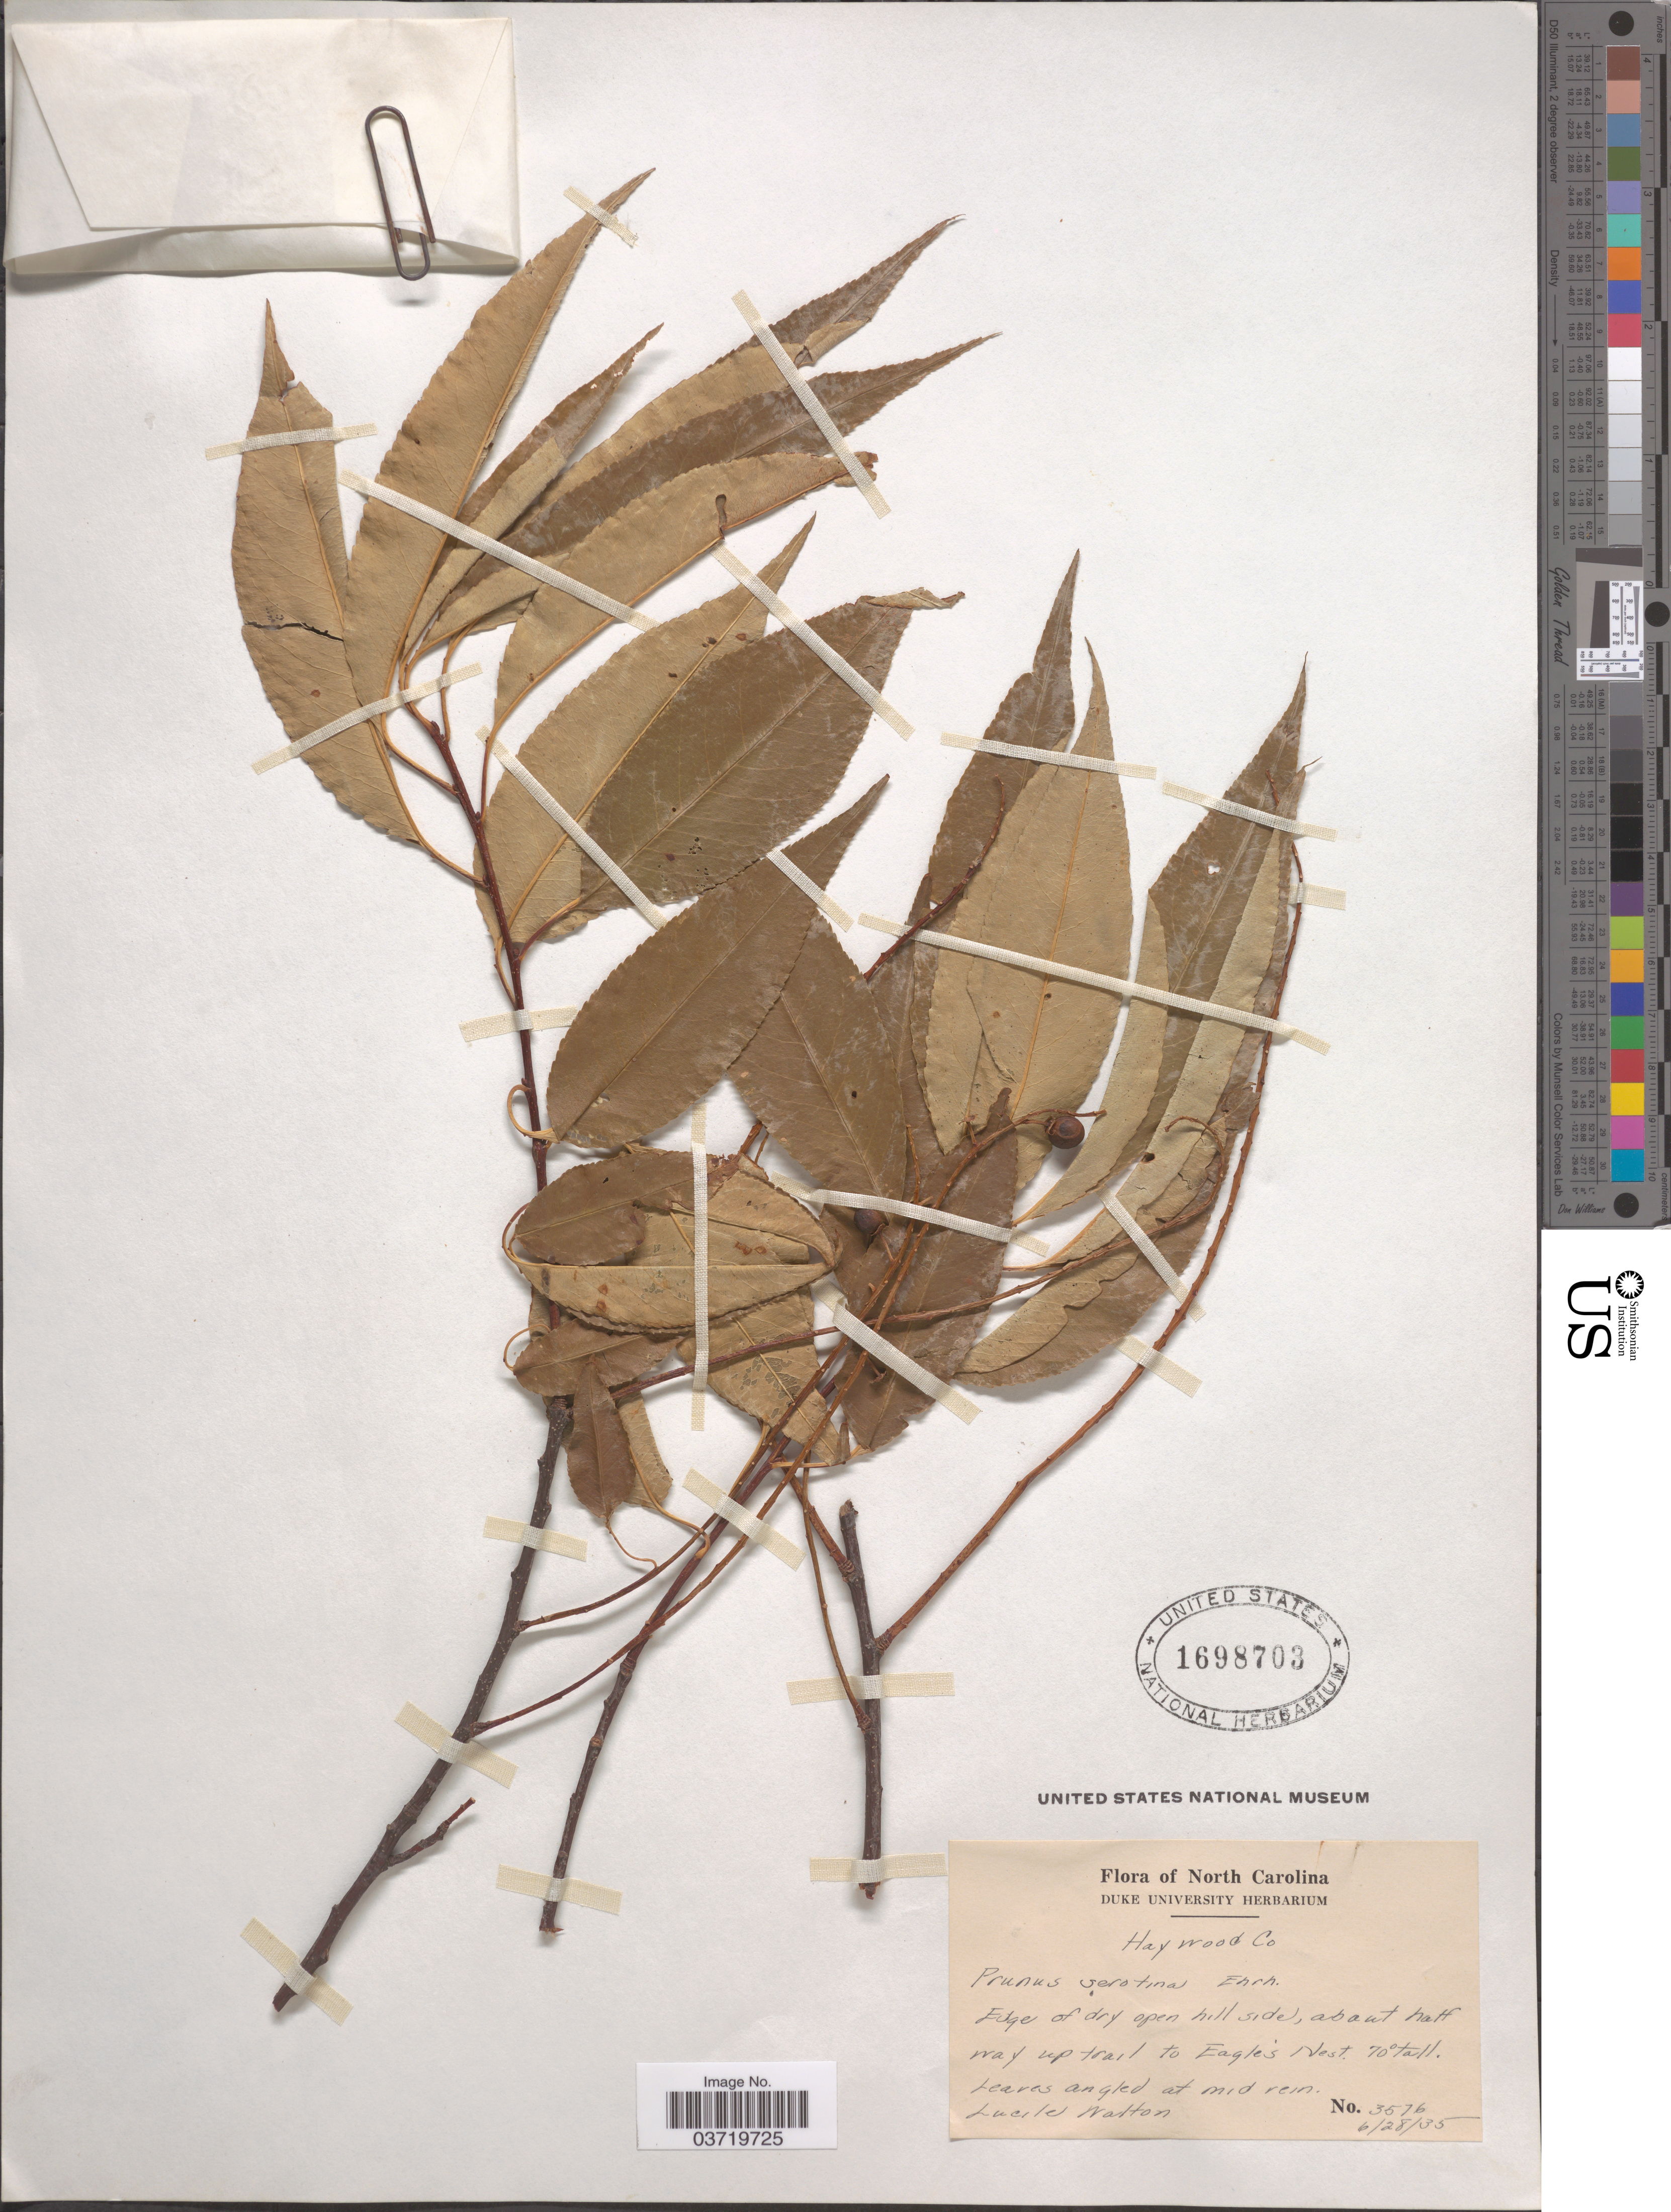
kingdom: Plantae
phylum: Tracheophyta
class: Magnoliopsida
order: Rosales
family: Rosaceae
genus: Prunus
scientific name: Prunus serotina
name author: Ehrh.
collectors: L. Walton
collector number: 3576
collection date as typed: Transcribed d/m/y: 28/6/35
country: United States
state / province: North Carolina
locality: Haywood Co. About half way up trail to Eagle's Nest.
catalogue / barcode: US 1698703